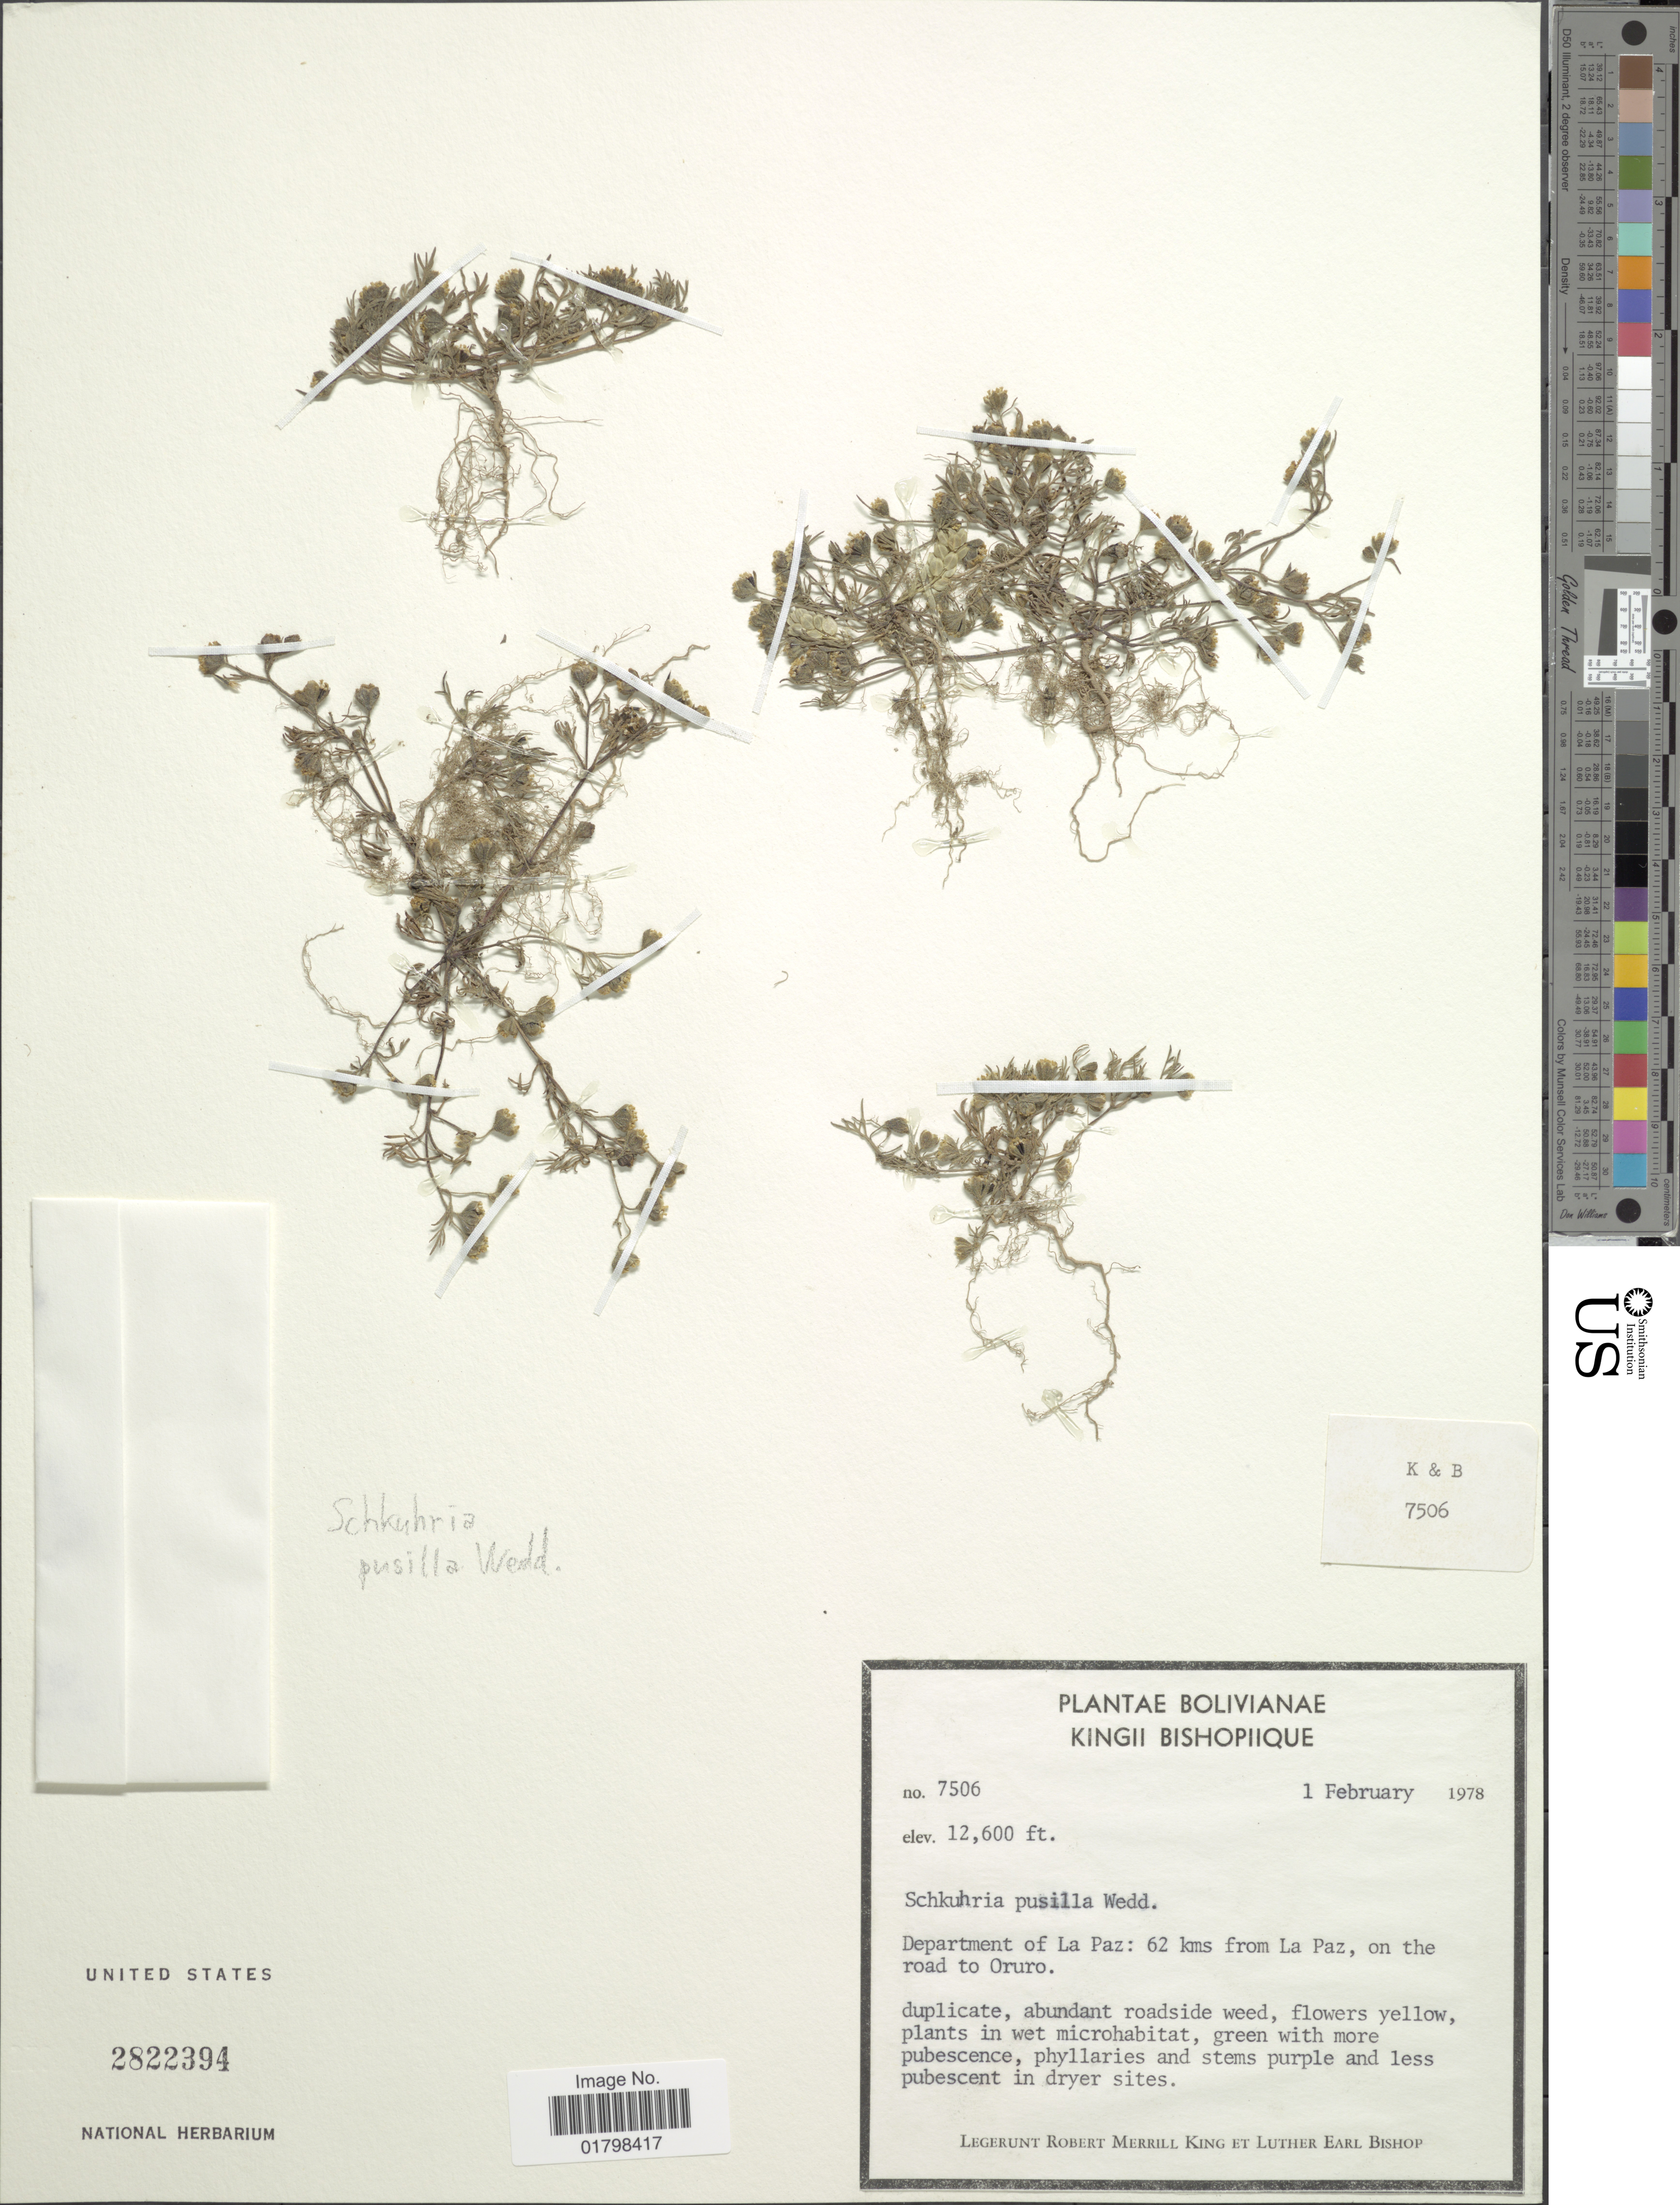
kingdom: Plantae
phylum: Tracheophyta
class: Magnoliopsida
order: Asterales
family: Asteraceae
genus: Schkuhria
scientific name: Schkuhria degenerica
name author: (Kuntze) R.E. Fr.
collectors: R. M. King & L. E. Bishop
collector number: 7506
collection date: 1978-02-01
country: Bolivia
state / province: La Paz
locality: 62 kms from La Paz, on the road to Oruro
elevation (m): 3840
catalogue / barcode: US 2822394